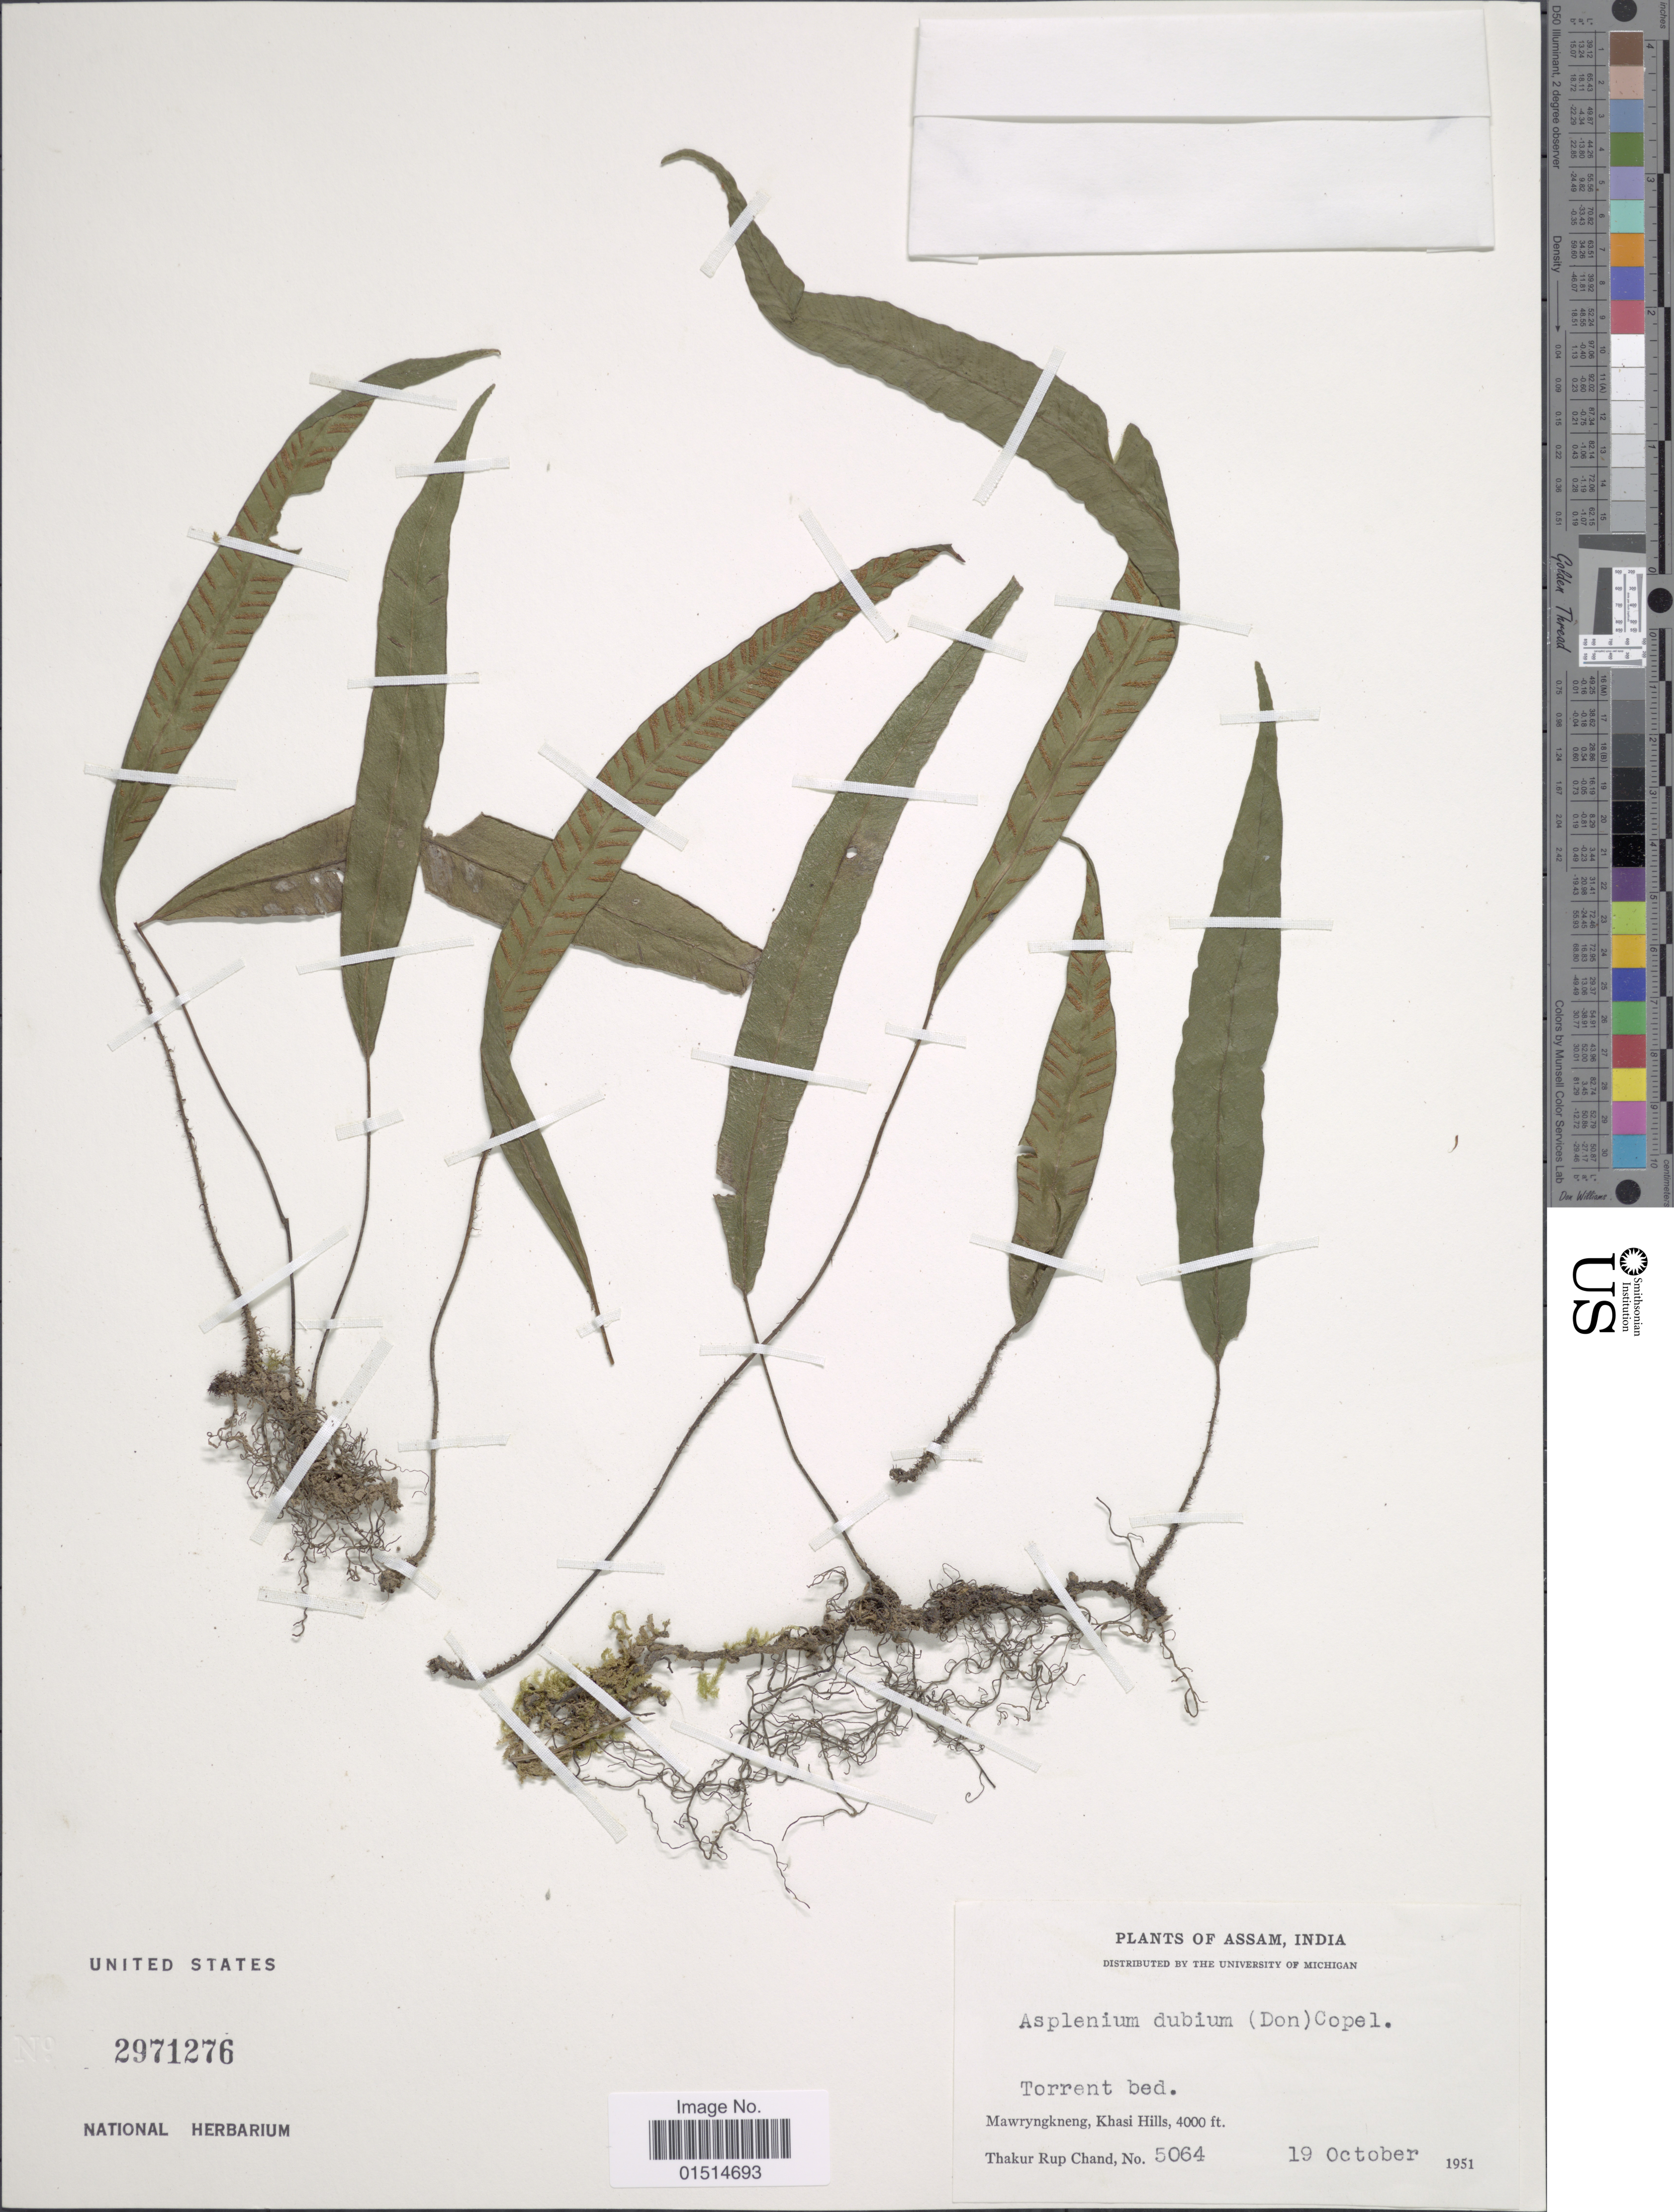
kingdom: Plantae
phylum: Tracheophyta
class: Polypodiopsida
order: Polypodiales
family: Aspleniaceae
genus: Asplenium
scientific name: Asplenium dubium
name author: Brack. in Wilkes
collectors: T. R. Chand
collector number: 5064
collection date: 1951-10-19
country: India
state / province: Meghalaya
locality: Torrent bed, Mawryngkneng, Khasi Hills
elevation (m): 1219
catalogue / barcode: US 2971276